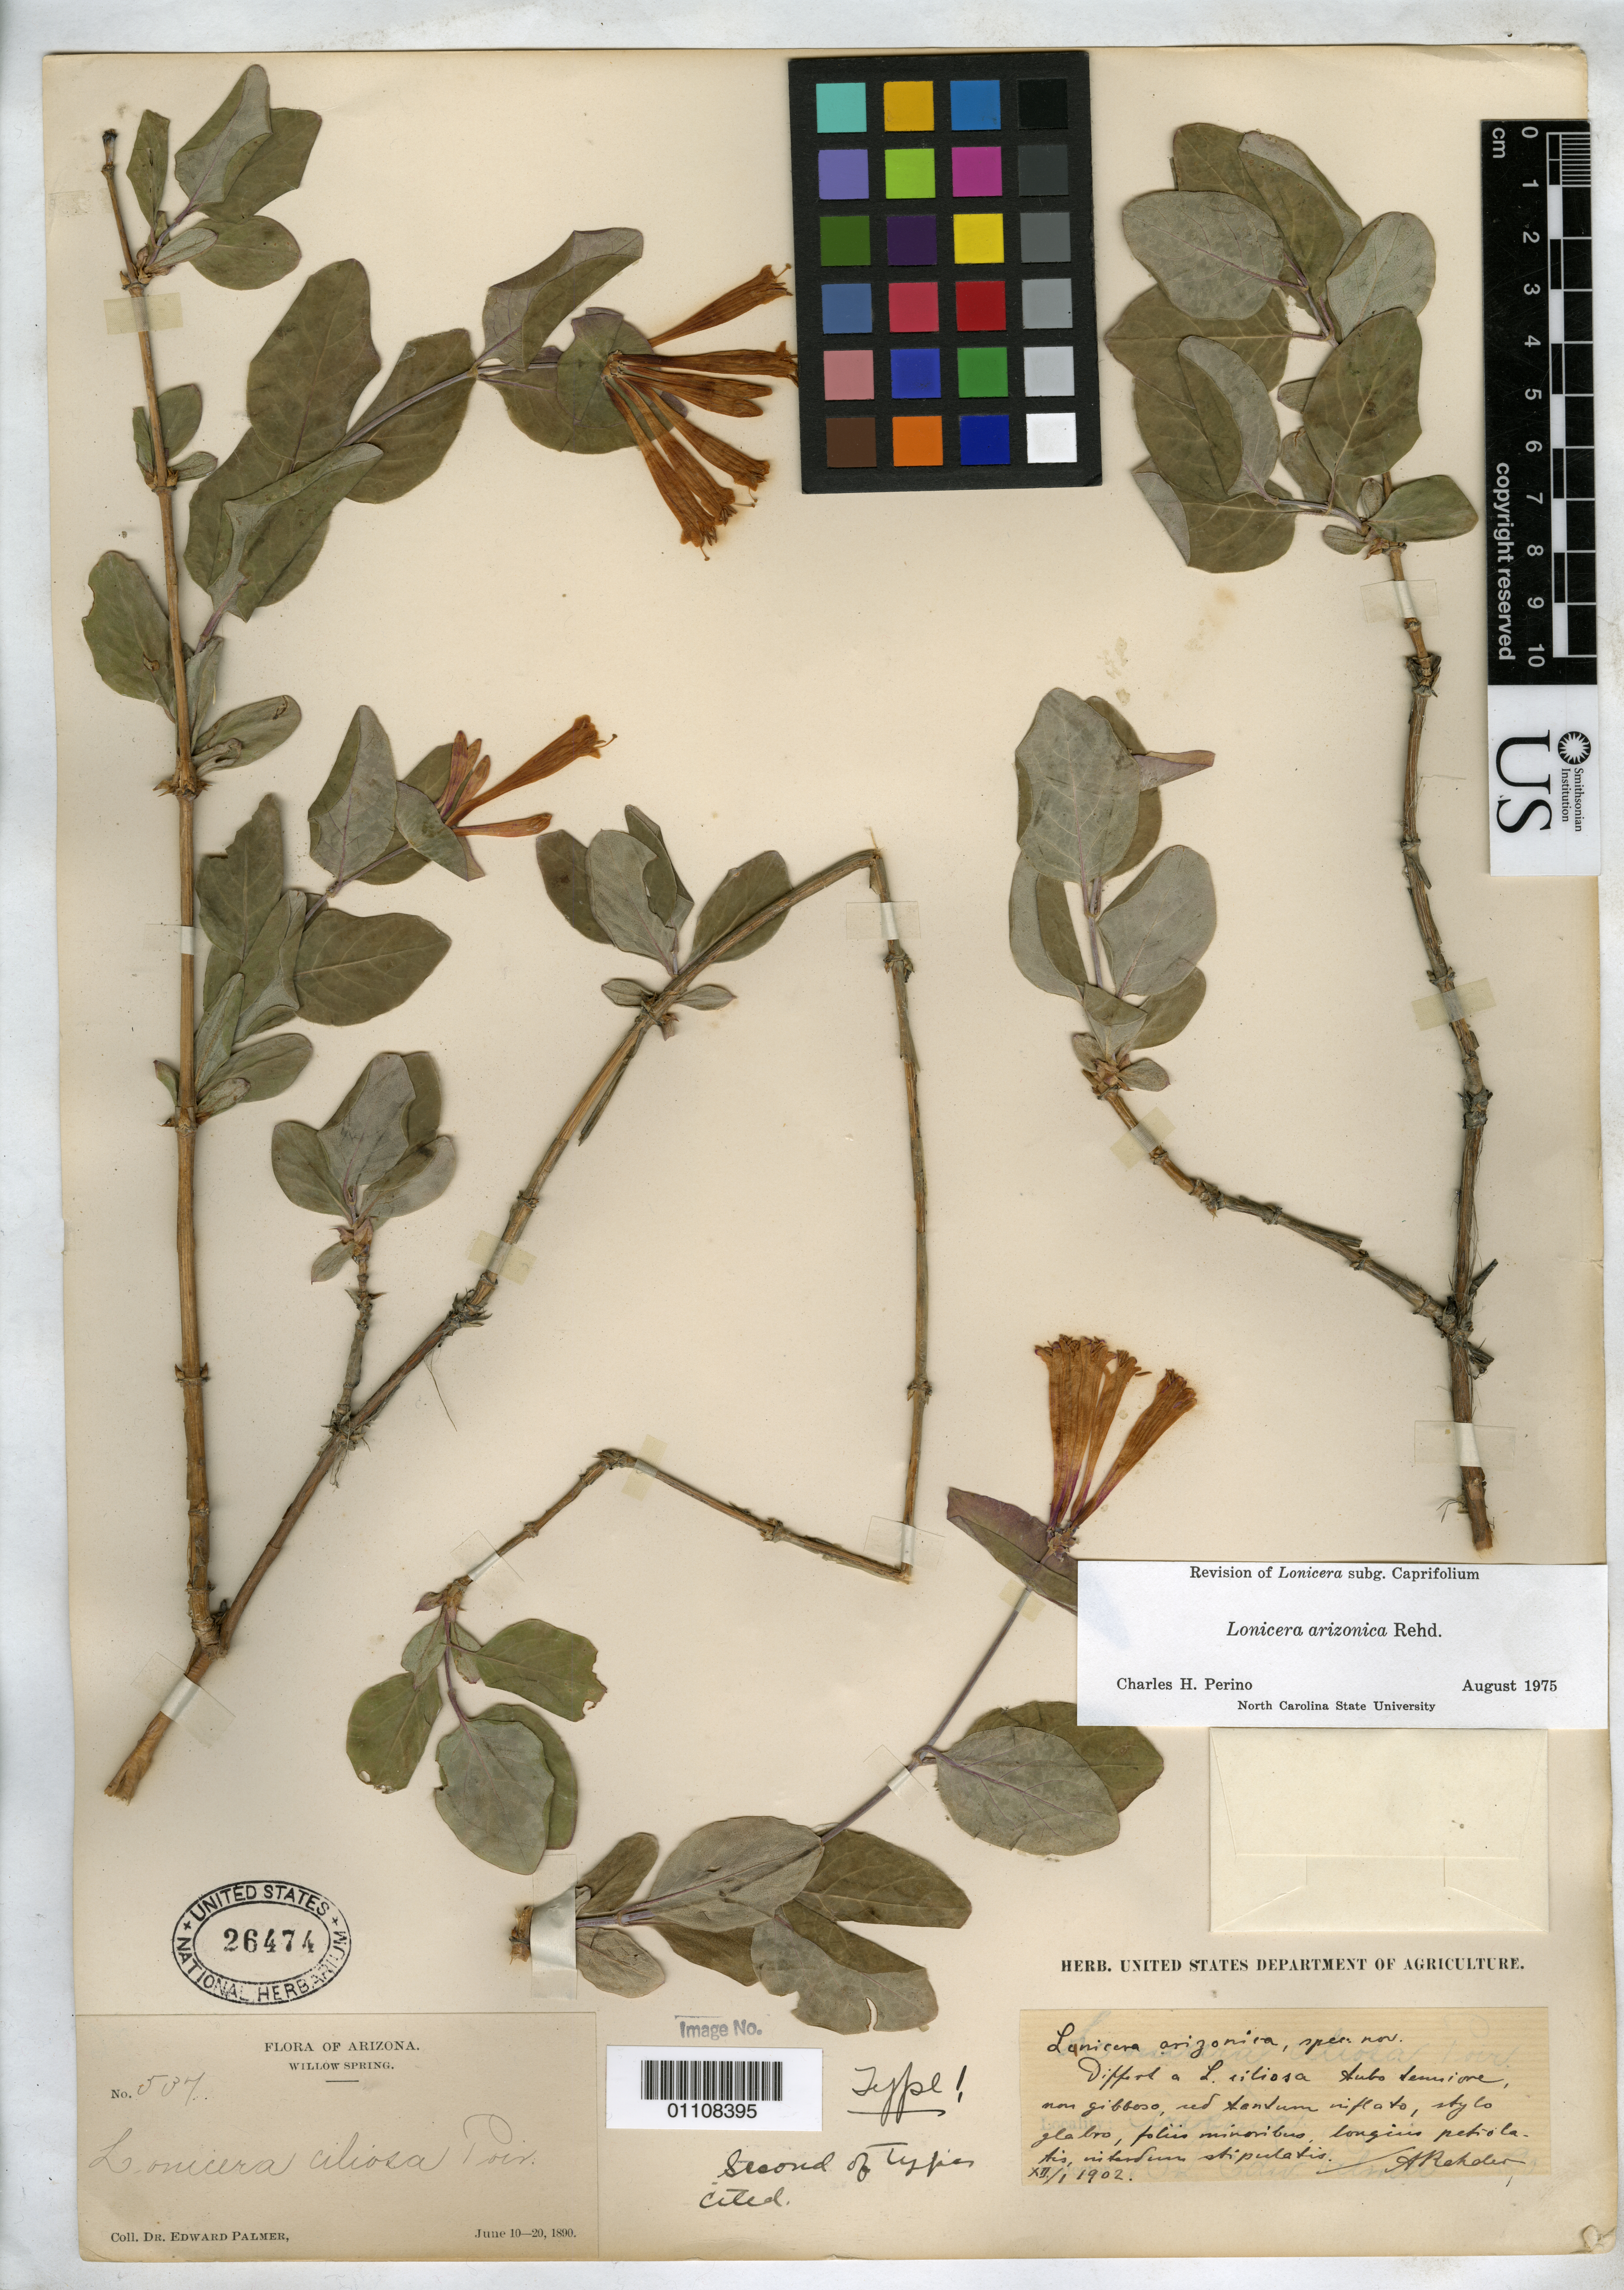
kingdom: Plantae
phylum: Tracheophyta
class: Magnoliopsida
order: Dipsacales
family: Caprifoliaceae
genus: Lonicera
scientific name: Lonicera arizonica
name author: Rehder in Sarg.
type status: Syntype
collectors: E. Palmer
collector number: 537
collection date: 1890-06-10/1890-06-20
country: United States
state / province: Arizona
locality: Willow Spring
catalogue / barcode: US 26474